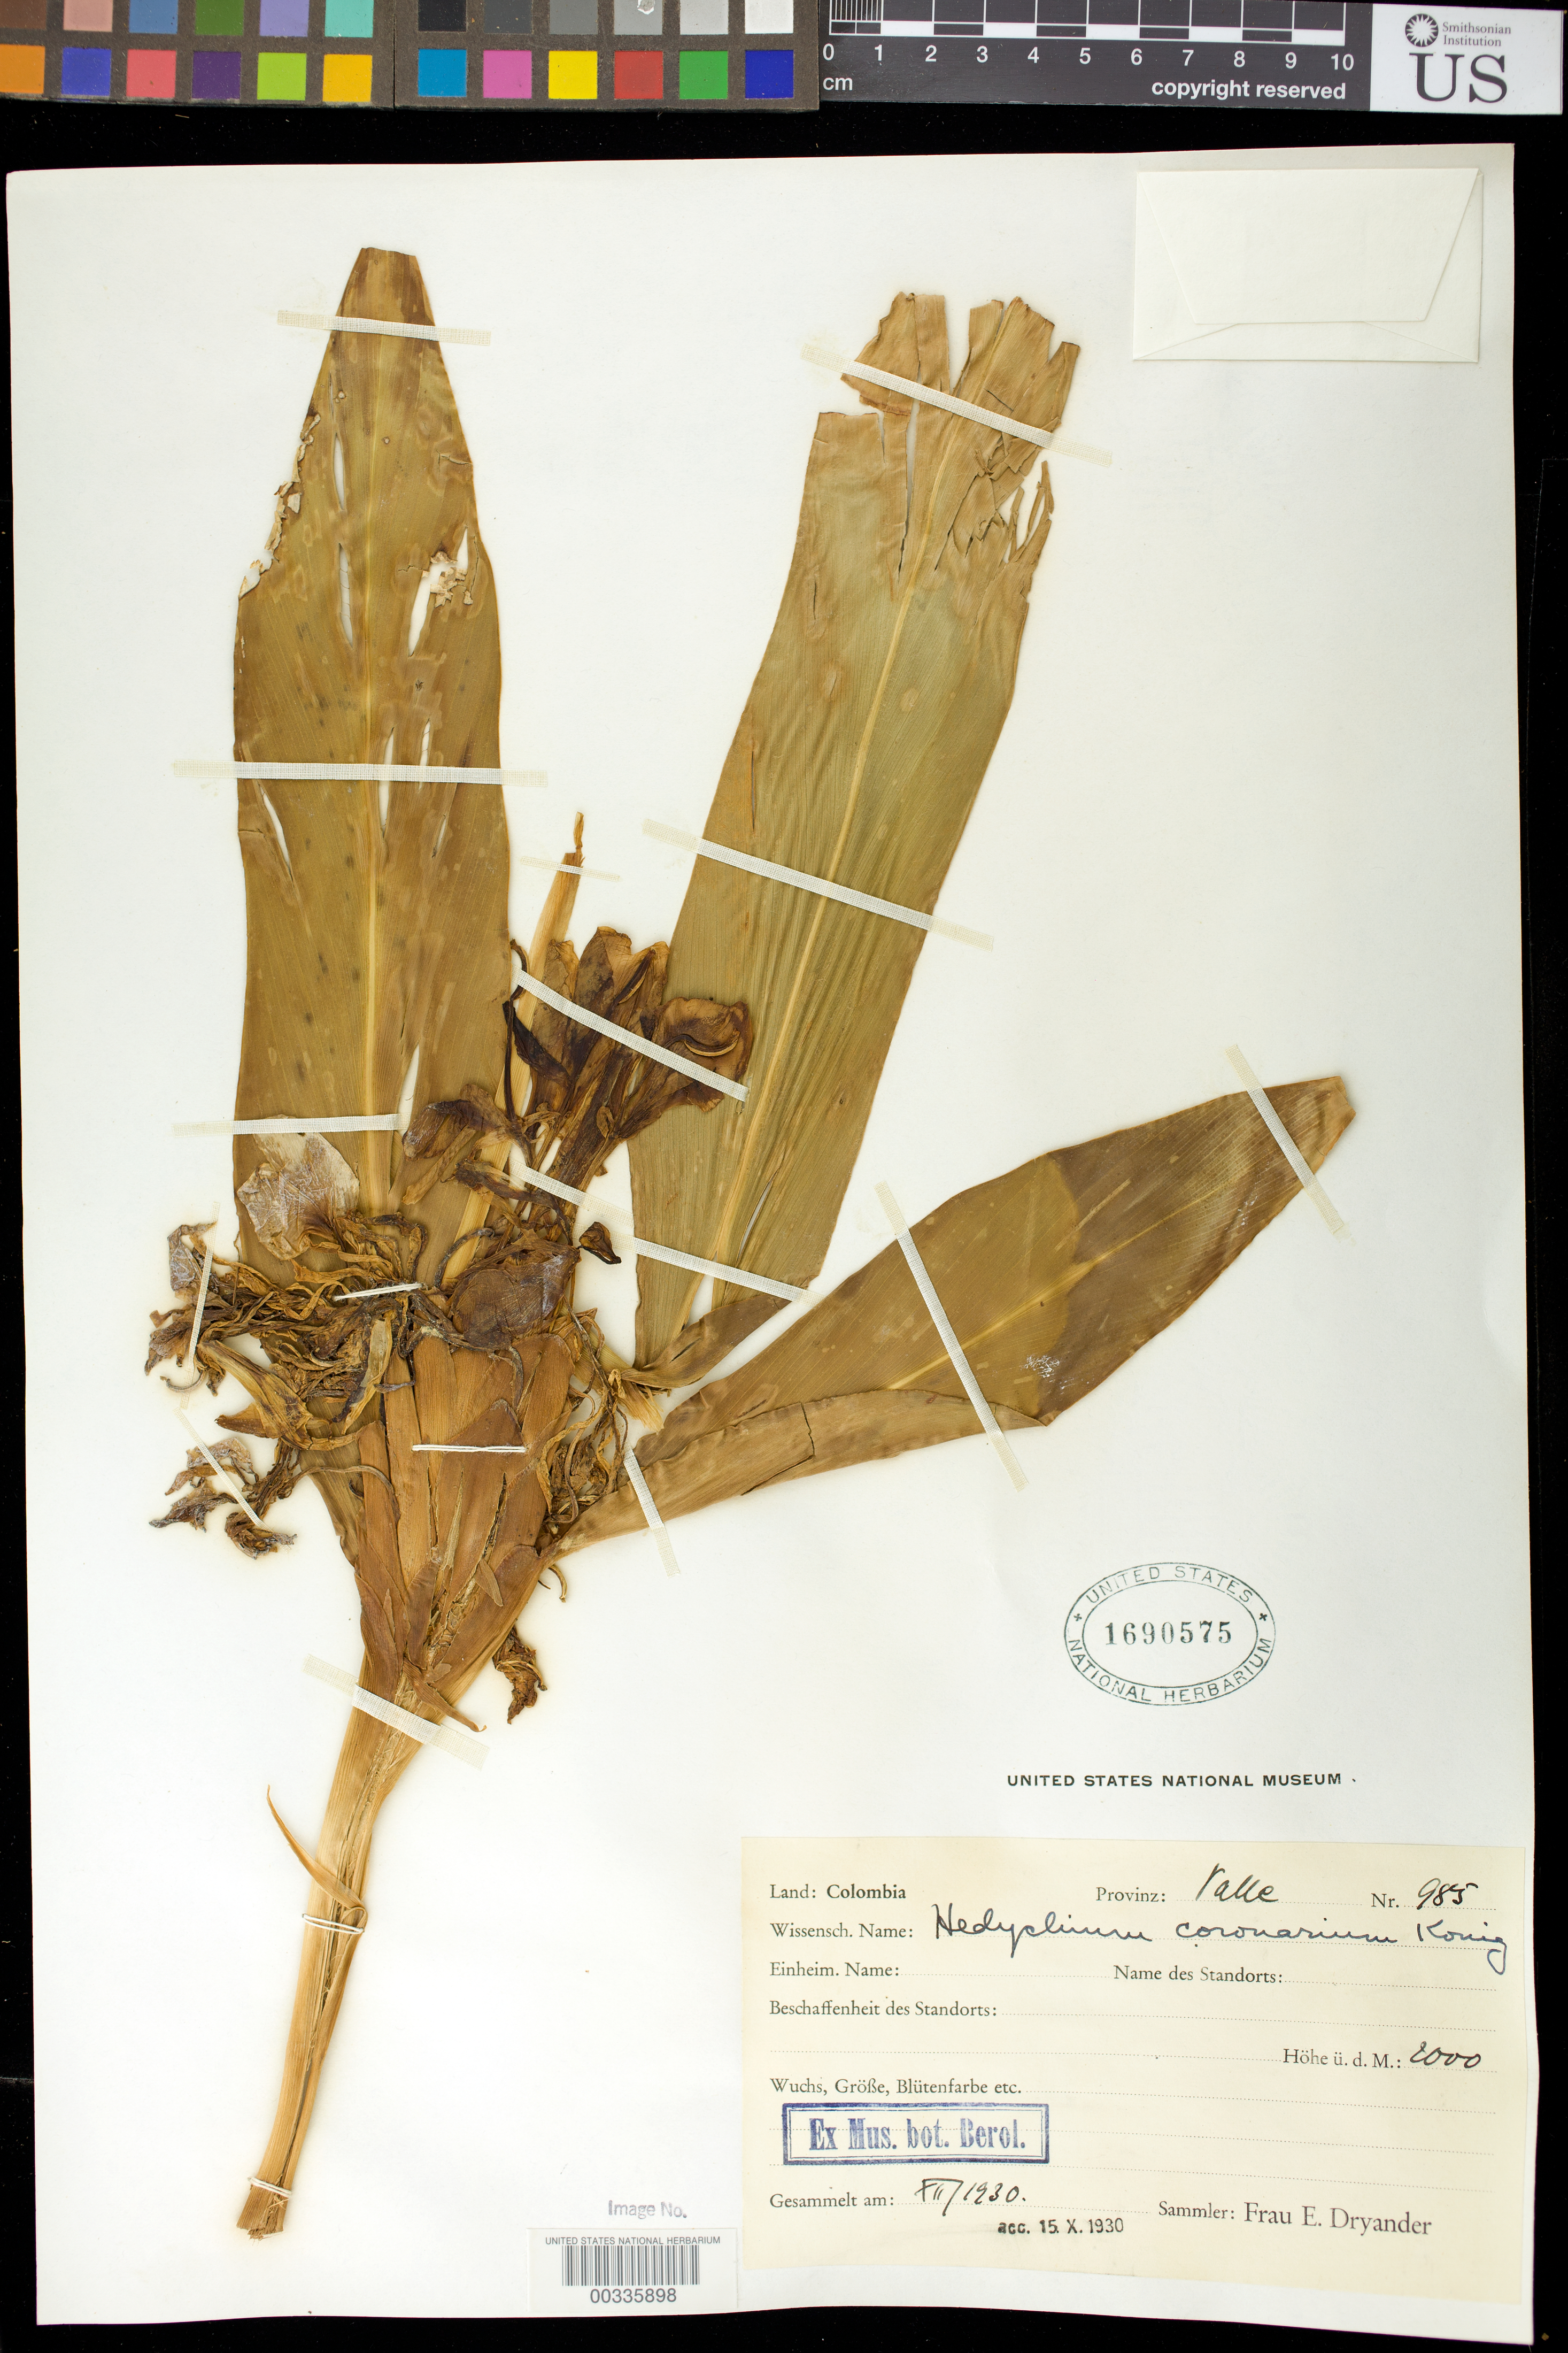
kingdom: Plantae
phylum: Tracheophyta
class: Liliopsida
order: Zingiberales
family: Zingiberaceae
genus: Hedychium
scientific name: Hedychium coronarium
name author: J. Koenig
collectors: E. I. Dryander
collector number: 985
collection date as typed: Dec 1930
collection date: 1930-12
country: Colombia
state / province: Valle del Cauca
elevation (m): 2000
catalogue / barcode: US 1690575